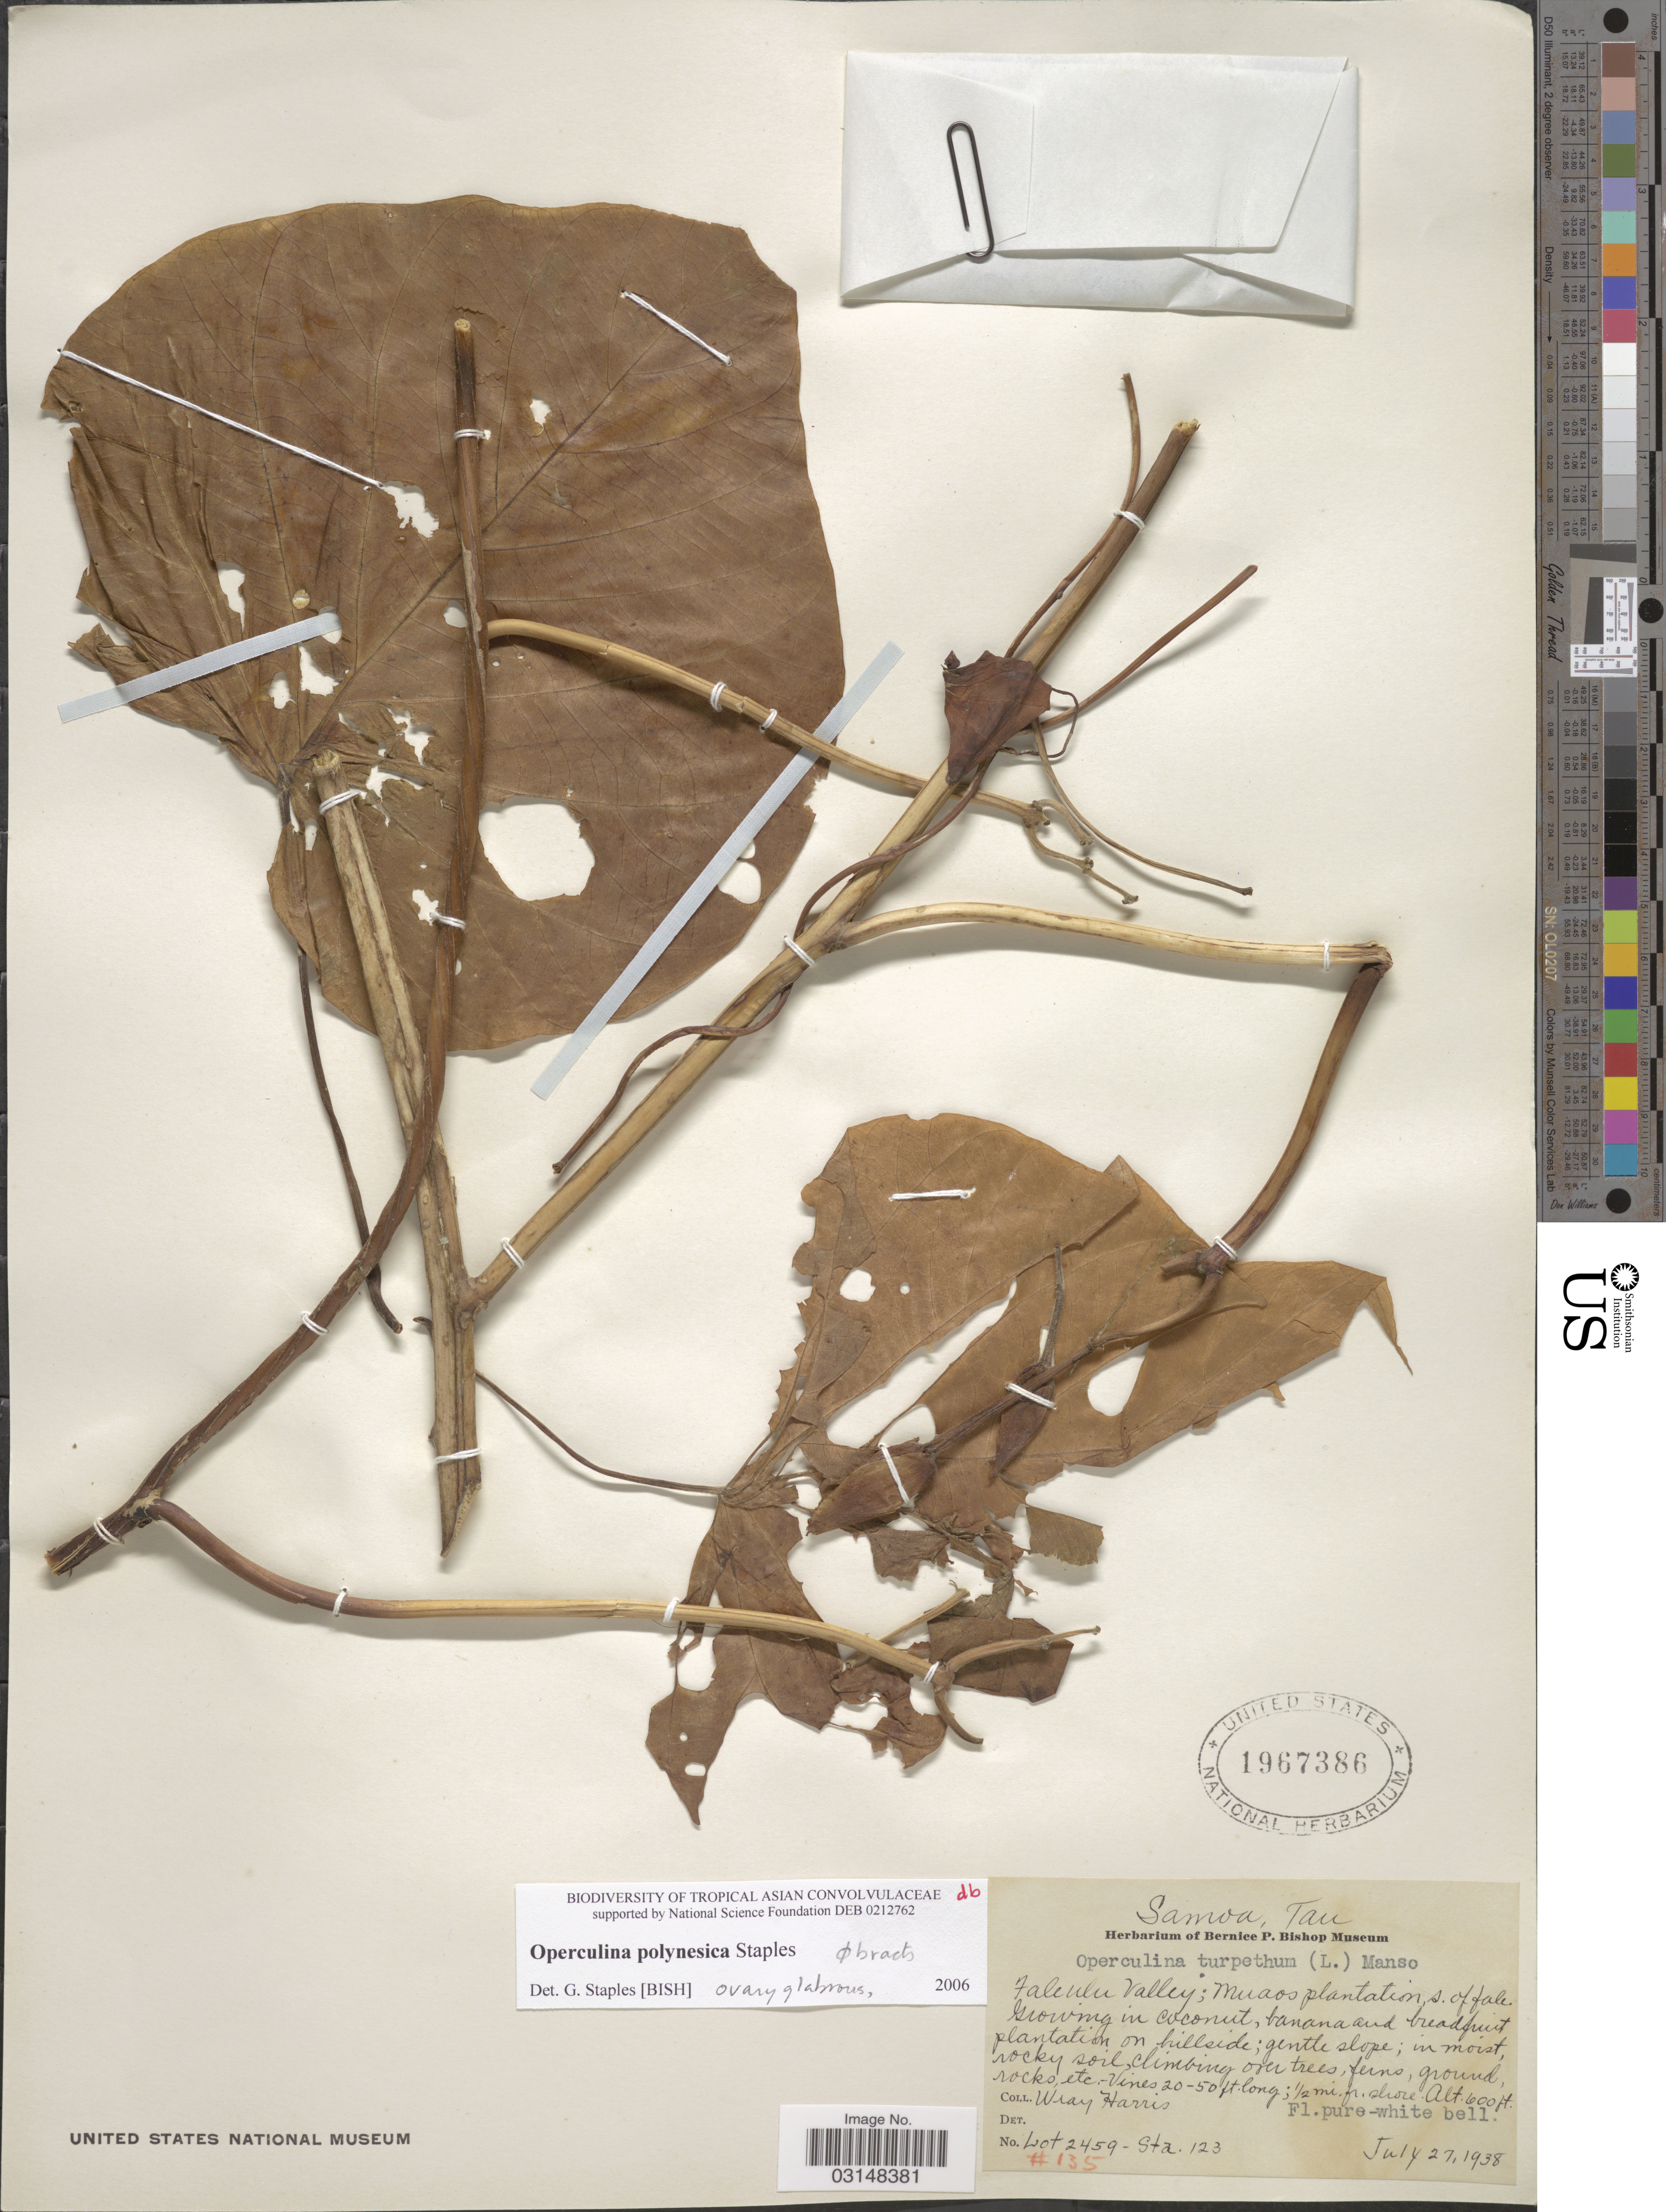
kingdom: Plantae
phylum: Tracheophyta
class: Magnoliopsida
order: Solanales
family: Convolvulaceae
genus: Operculina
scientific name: Operculina polynescia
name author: Staples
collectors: W. Harris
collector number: Lot2459-Stá123/135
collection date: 1938-07-27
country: American Samoa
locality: Samoa, Tau, Faleulu [interpreted] Valley; Muaos plantation, s. of fale, ½ mi. fr. shore.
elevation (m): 183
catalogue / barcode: US 1967386